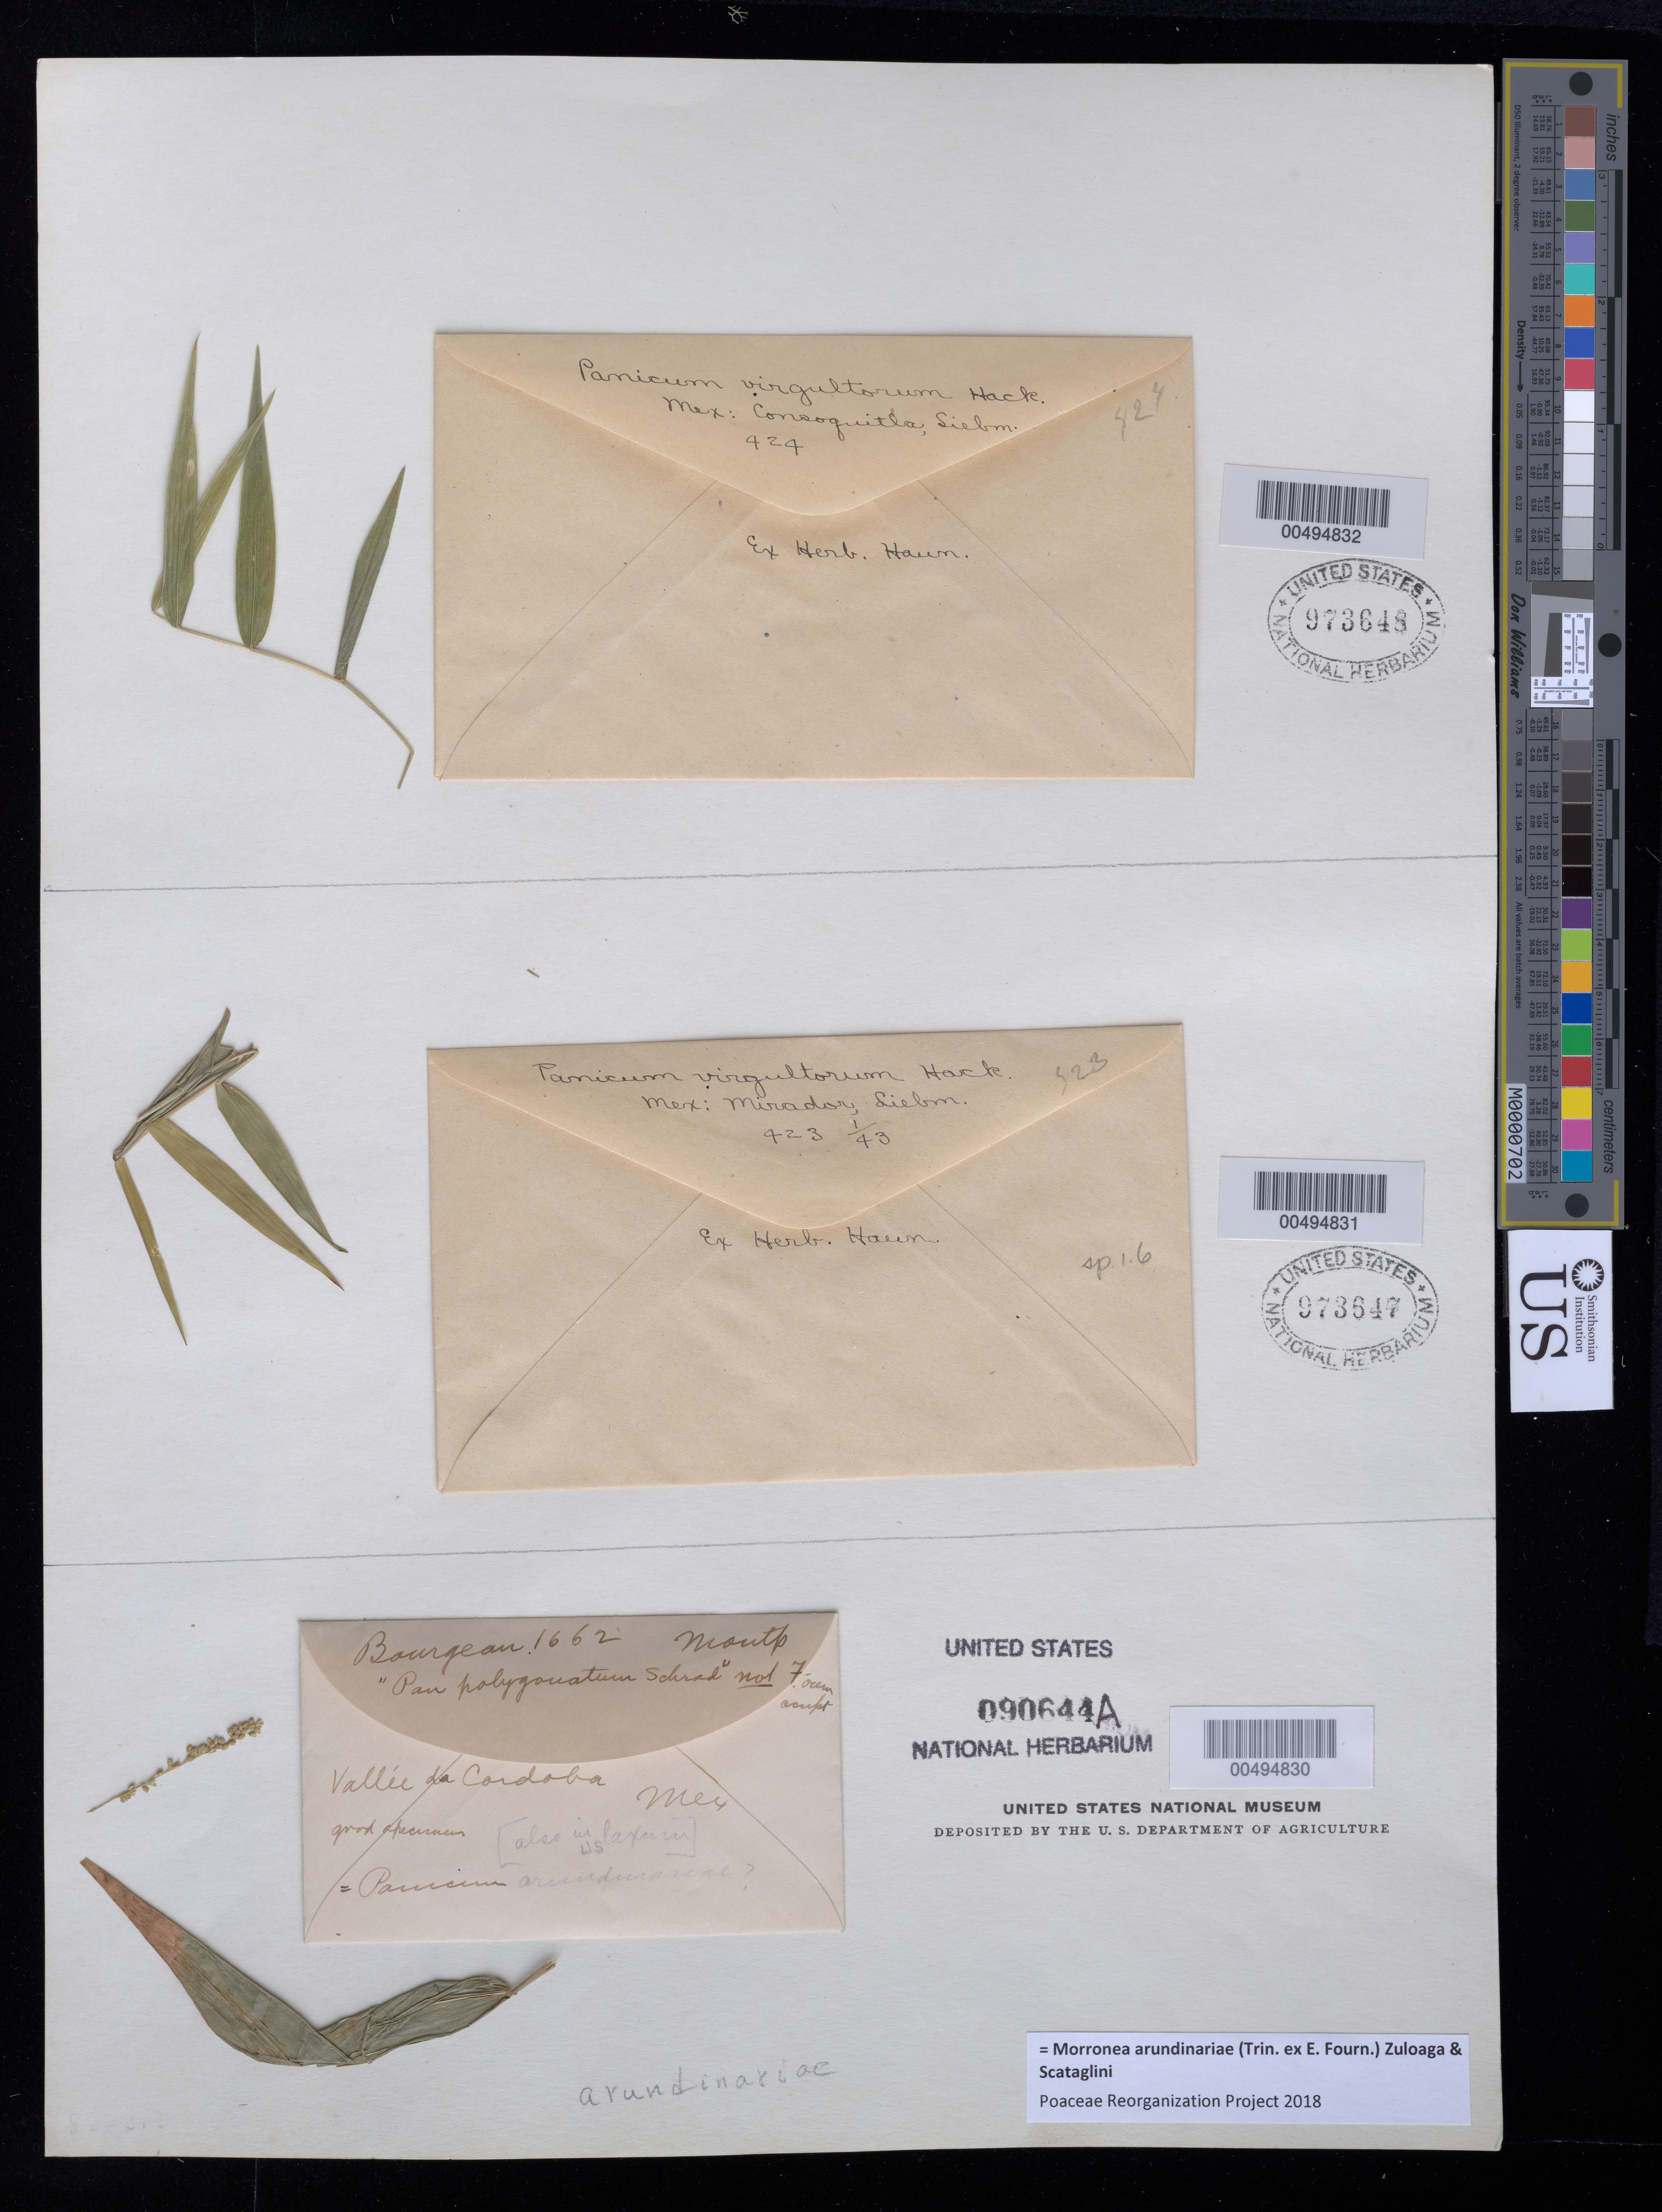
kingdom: Plantae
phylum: Tracheophyta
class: Liliopsida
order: Poales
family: Poaceae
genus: Morronea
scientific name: Morronea arundinariae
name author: (Trin. ex E. Fourn.) Zuloaga & Scataglini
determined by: Poaceae Reorganization Project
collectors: -. Bourgeau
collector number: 1662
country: Mexico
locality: Vall‚e de Córdoba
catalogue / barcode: US 90644A